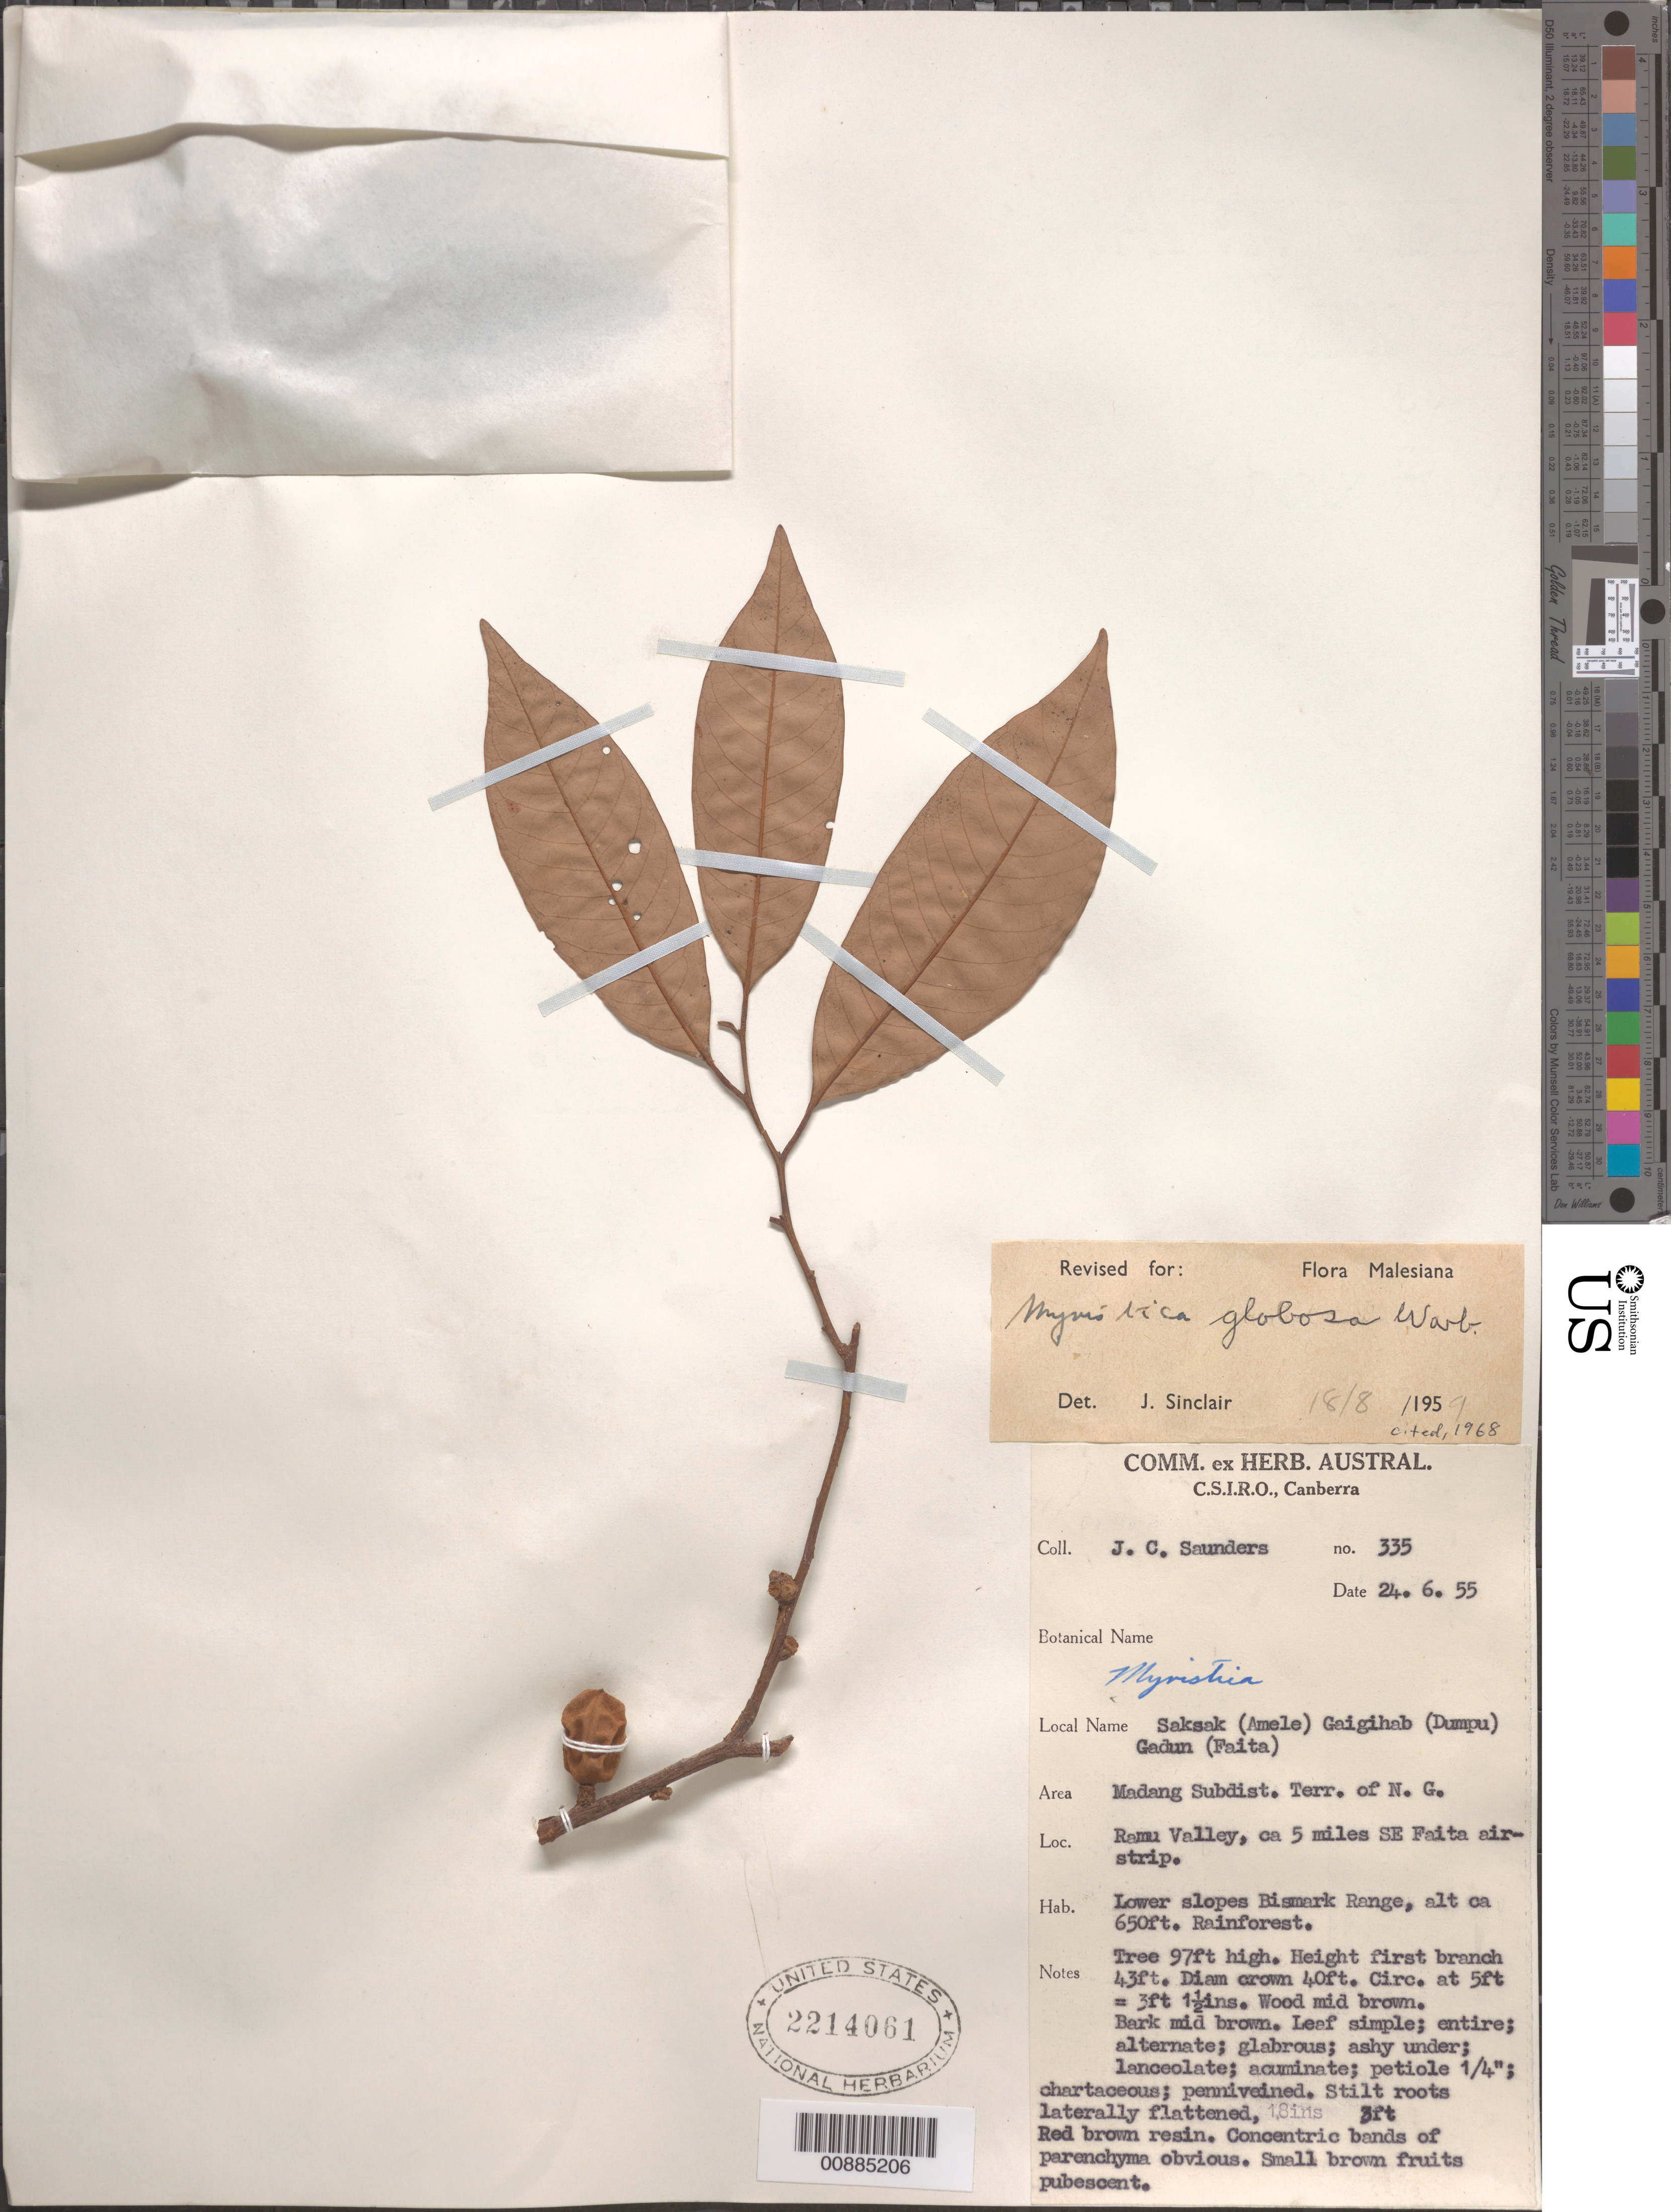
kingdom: Plantae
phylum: Tracheophyta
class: Magnoliopsida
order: Magnoliales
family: Myristicaceae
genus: Myristica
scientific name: Myristica globosa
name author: Warb.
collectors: J. C. Saunders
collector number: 335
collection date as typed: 24 Jun 1955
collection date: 1955-06-24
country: Papua New Guinea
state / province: Madang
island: New Guinea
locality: Ramu valley, ca 5 miles SE Faita airstrip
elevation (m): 198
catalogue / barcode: US 2214061